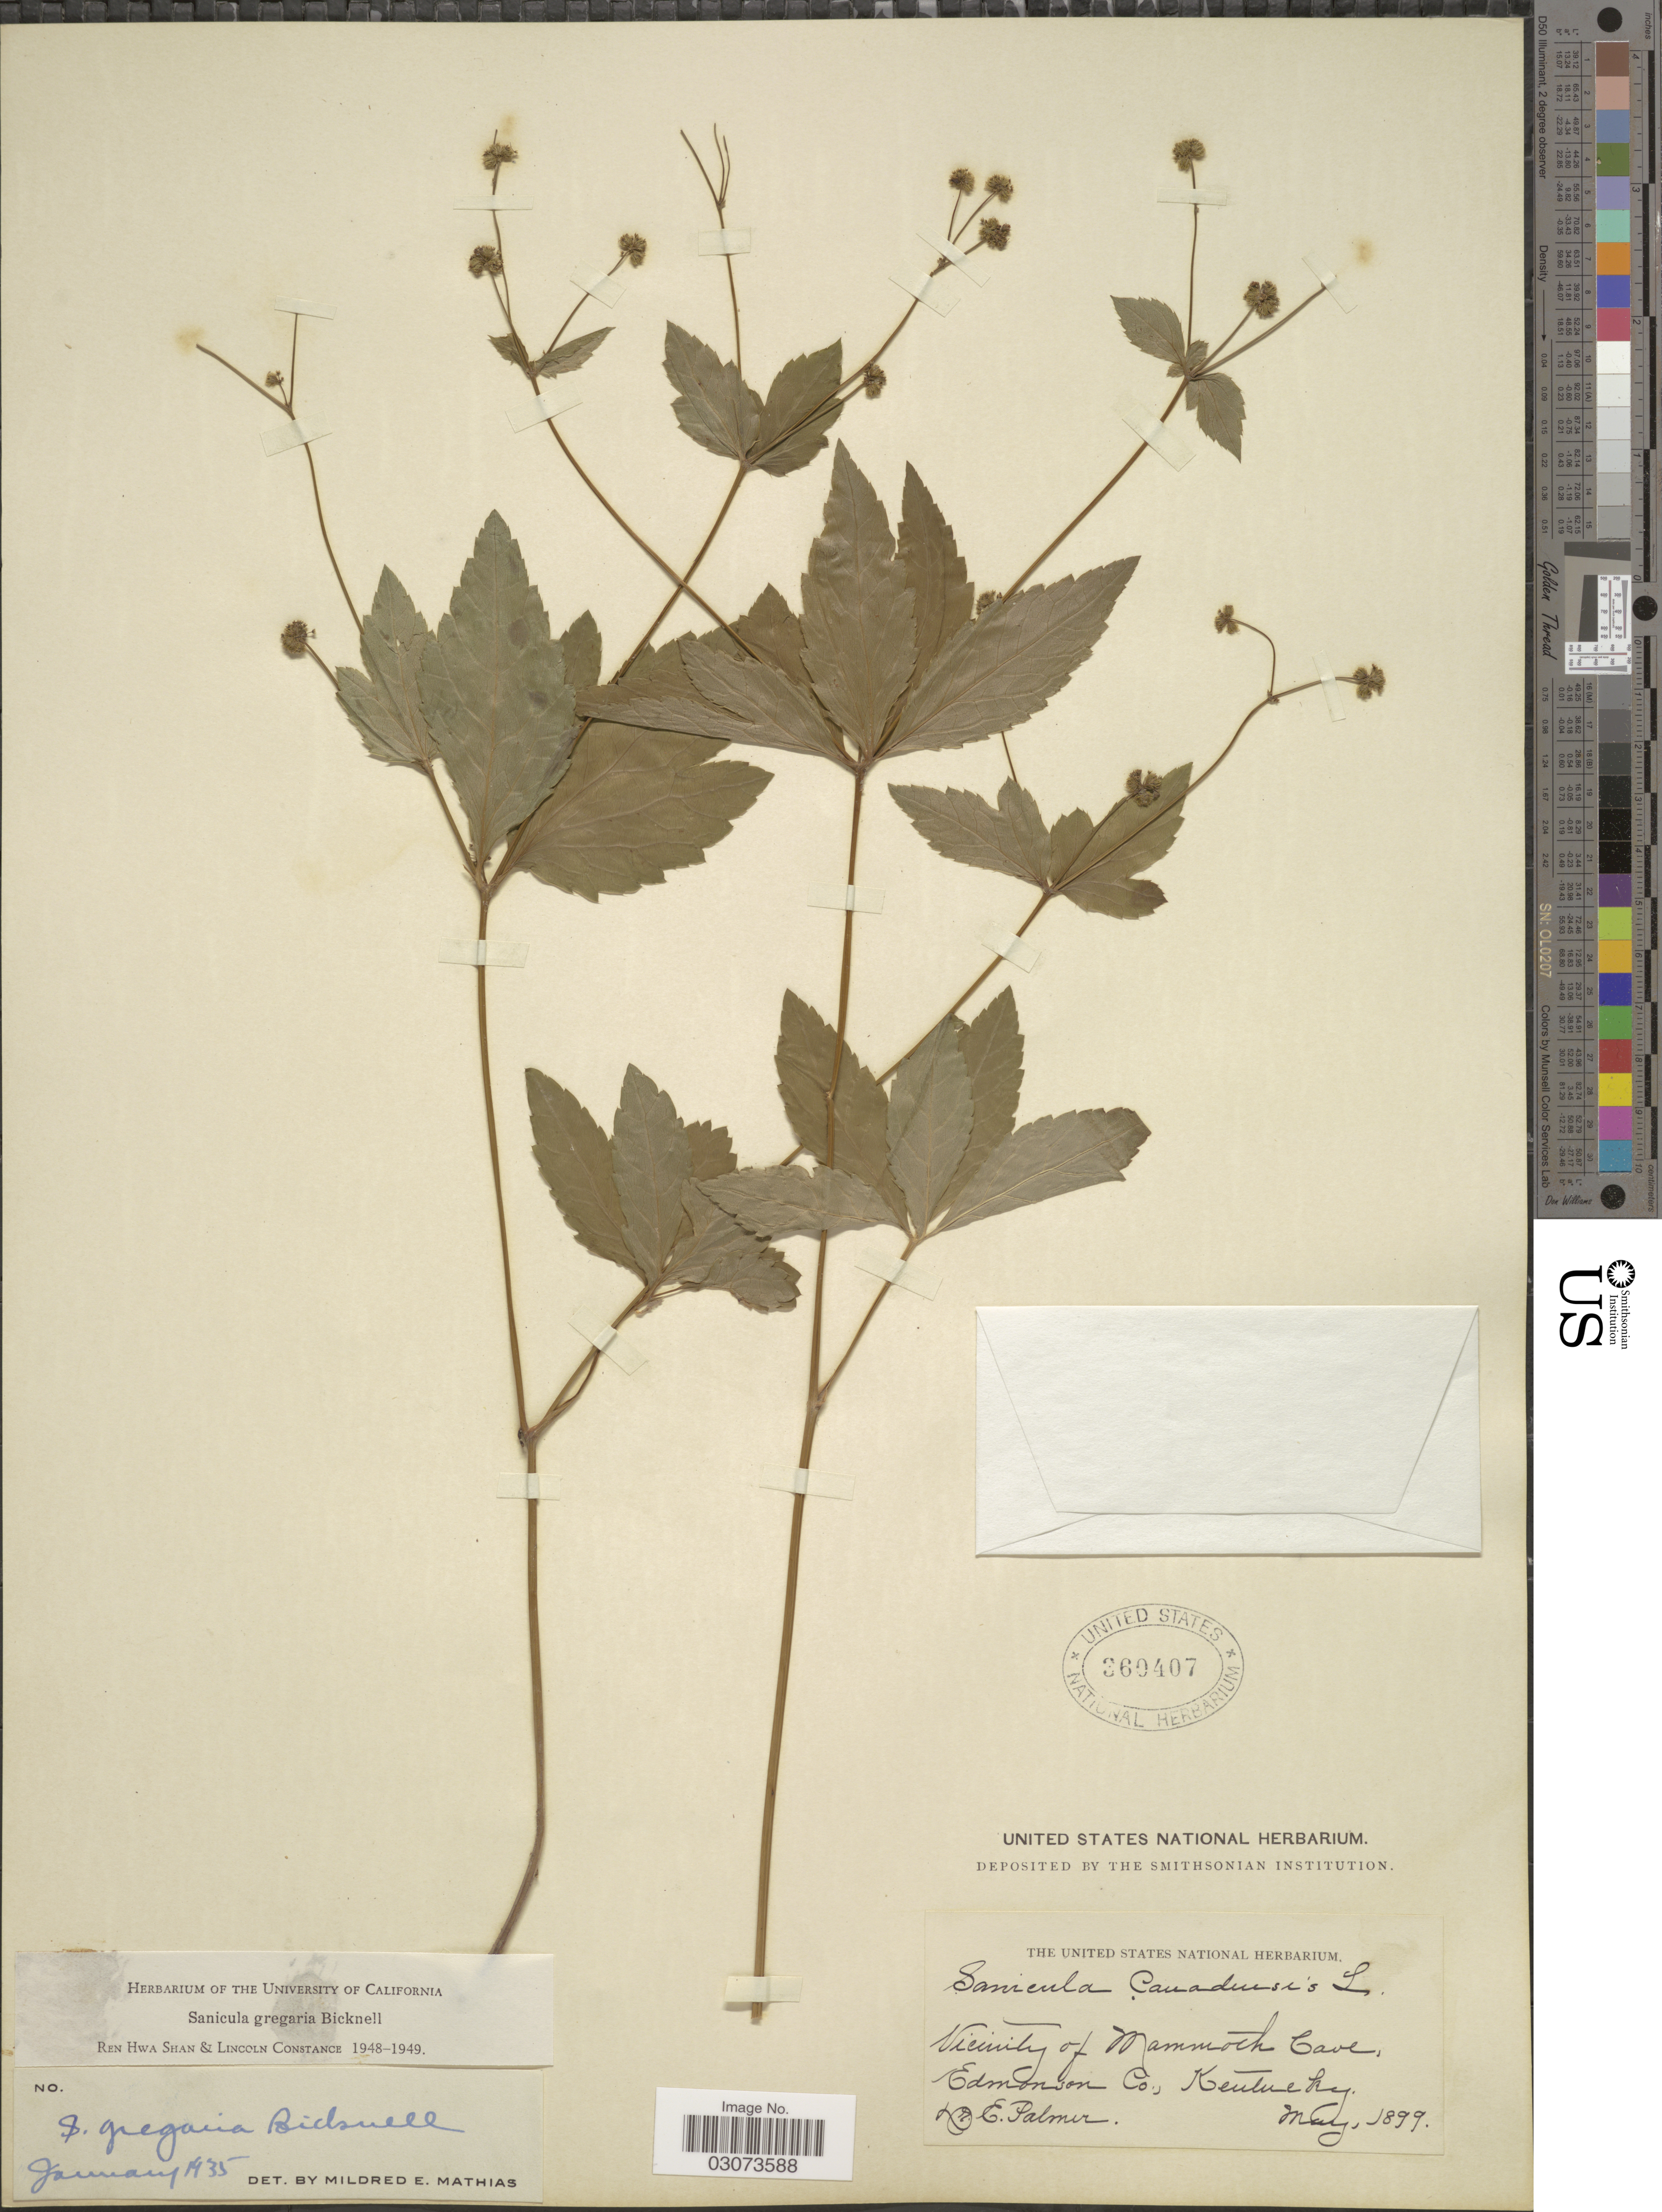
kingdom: Plantae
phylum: Tracheophyta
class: Magnoliopsida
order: Apiales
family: Apiaceae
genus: Sanicula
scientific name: Sanicula gregaria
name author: E.P. Bicknell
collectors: E. Palmer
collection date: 1899-05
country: United States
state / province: Kentucky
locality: Vicinity of Mammoth Cave, Edmonson Co.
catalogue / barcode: US 360407